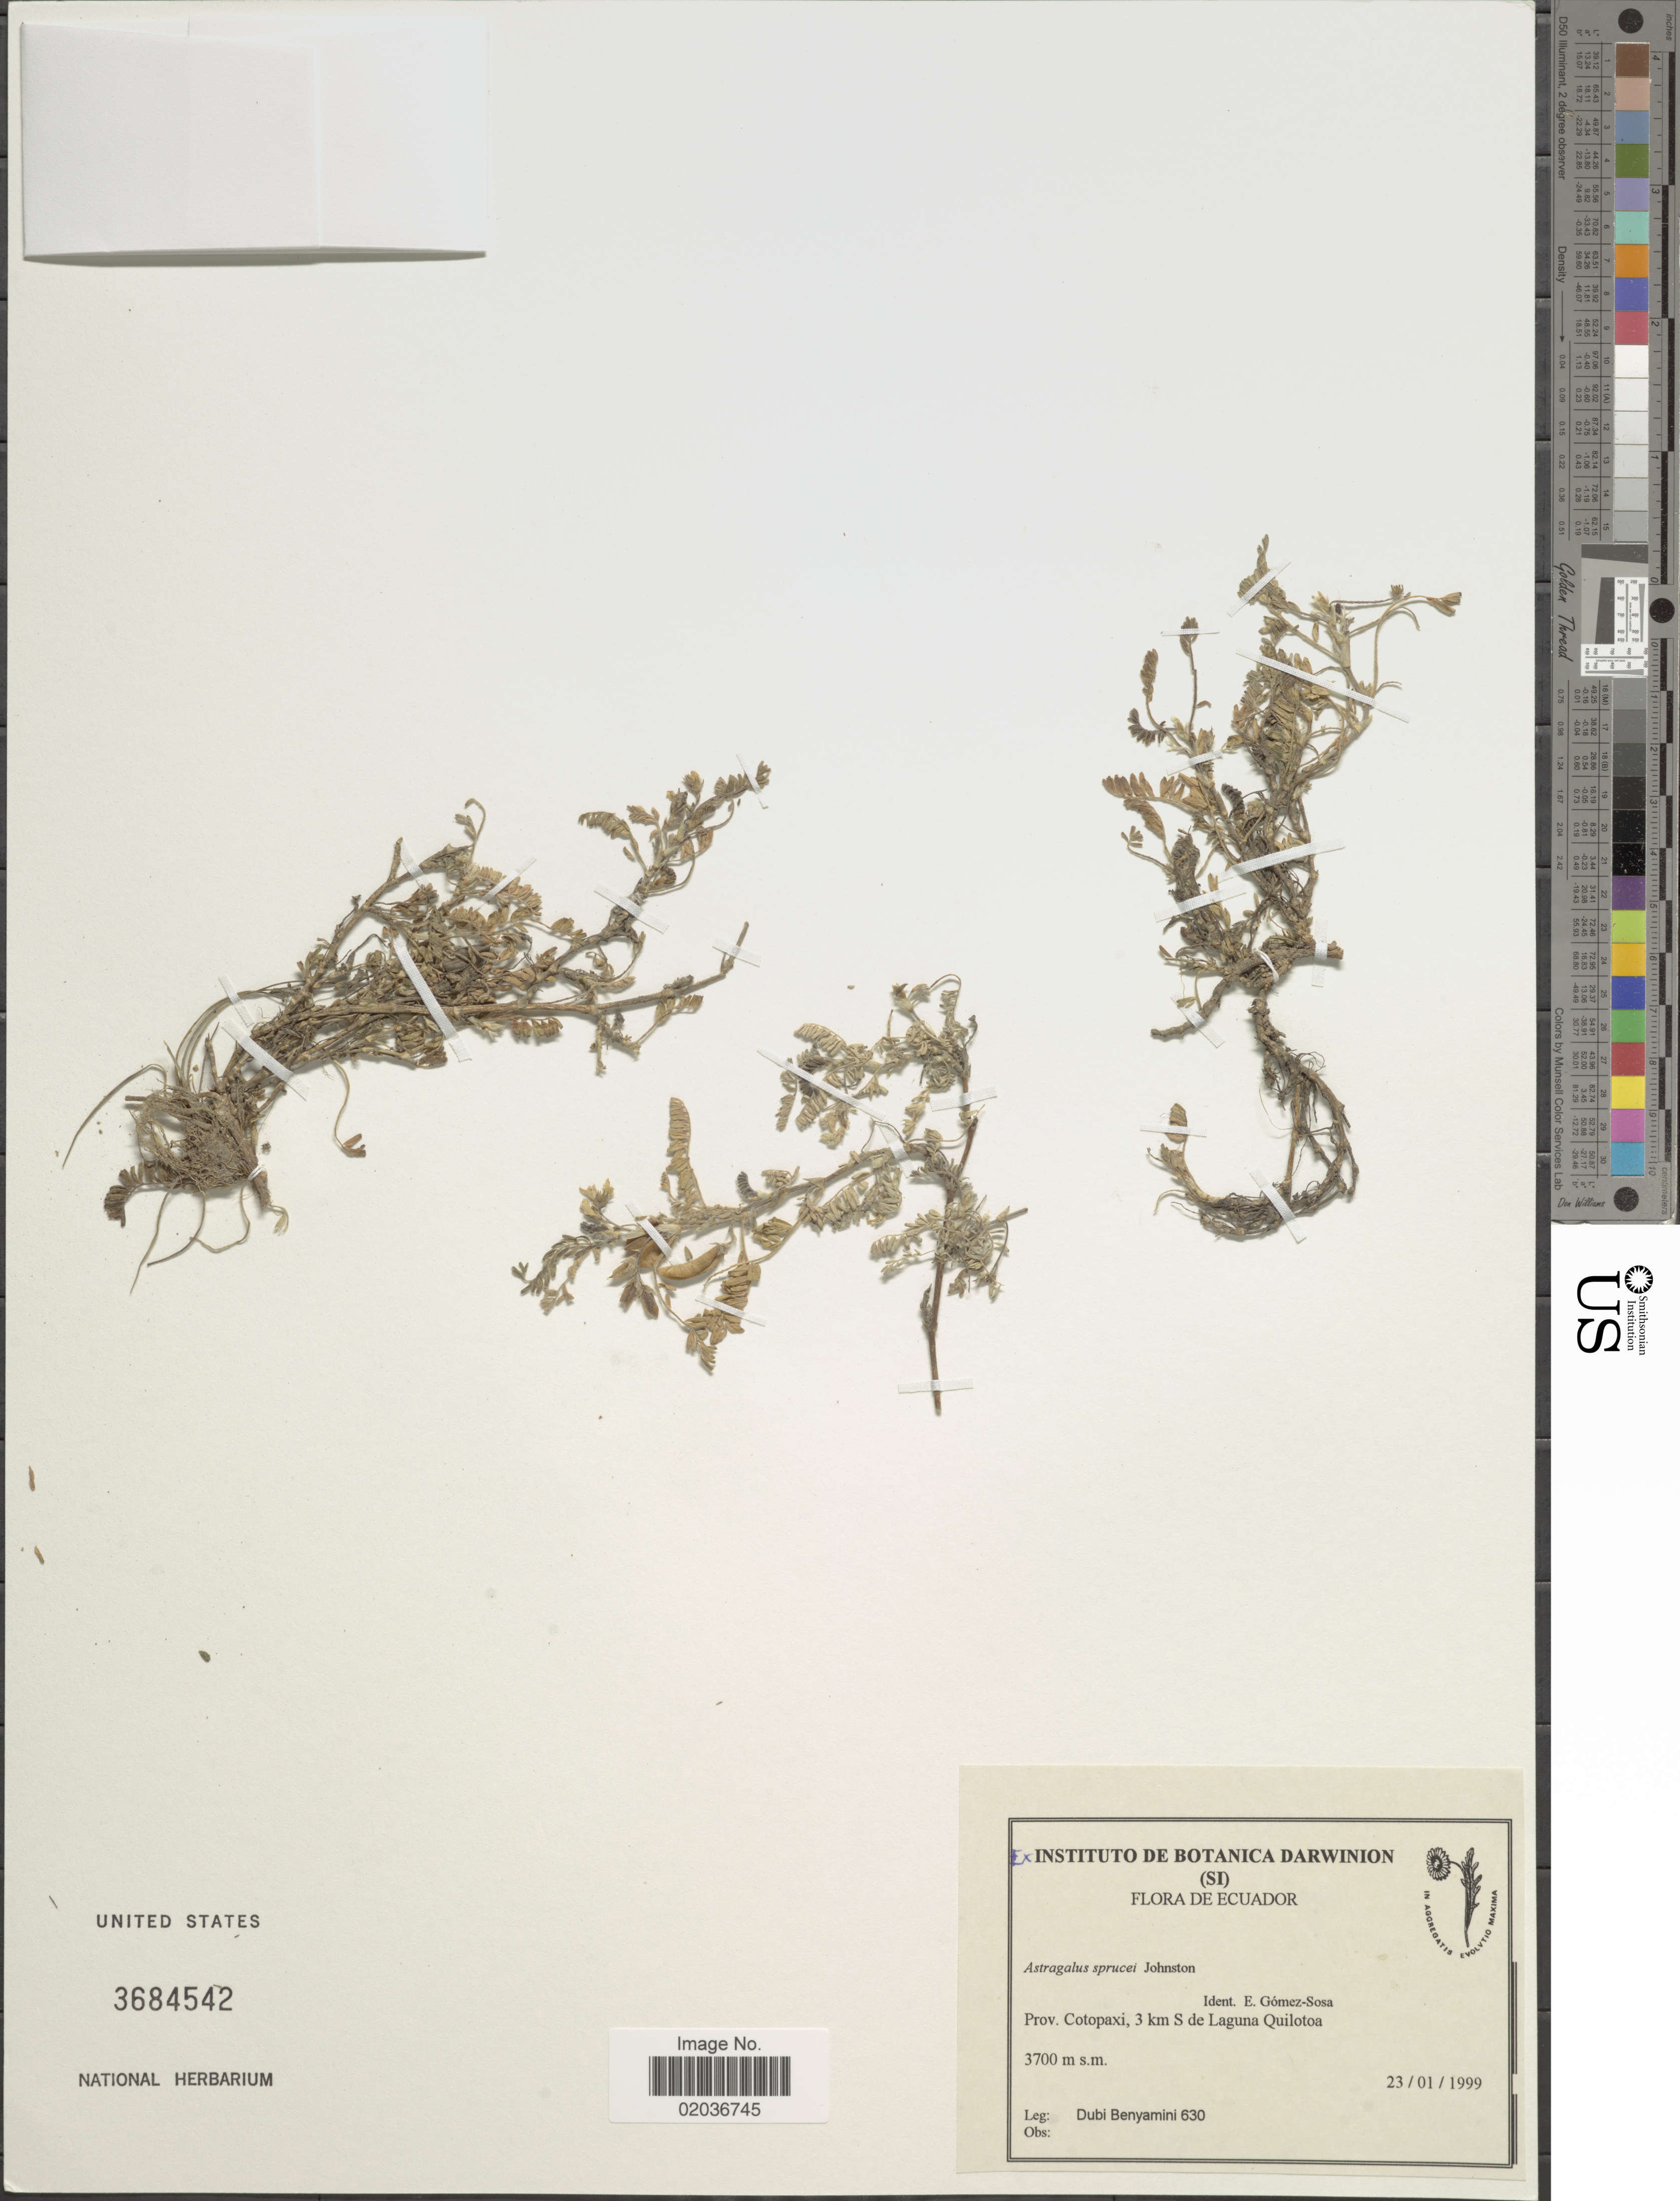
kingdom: Plantae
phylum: Tracheophyta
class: Magnoliopsida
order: Fabales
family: Fabaceae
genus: Astragalus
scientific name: Astragalus sprucei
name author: I.M. Johnst.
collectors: D. Benyamini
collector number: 630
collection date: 1999-01-23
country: Ecuador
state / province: Cotopaxi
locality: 3 km S de Laguna Quilotoa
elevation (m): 3700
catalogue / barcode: US 3684542